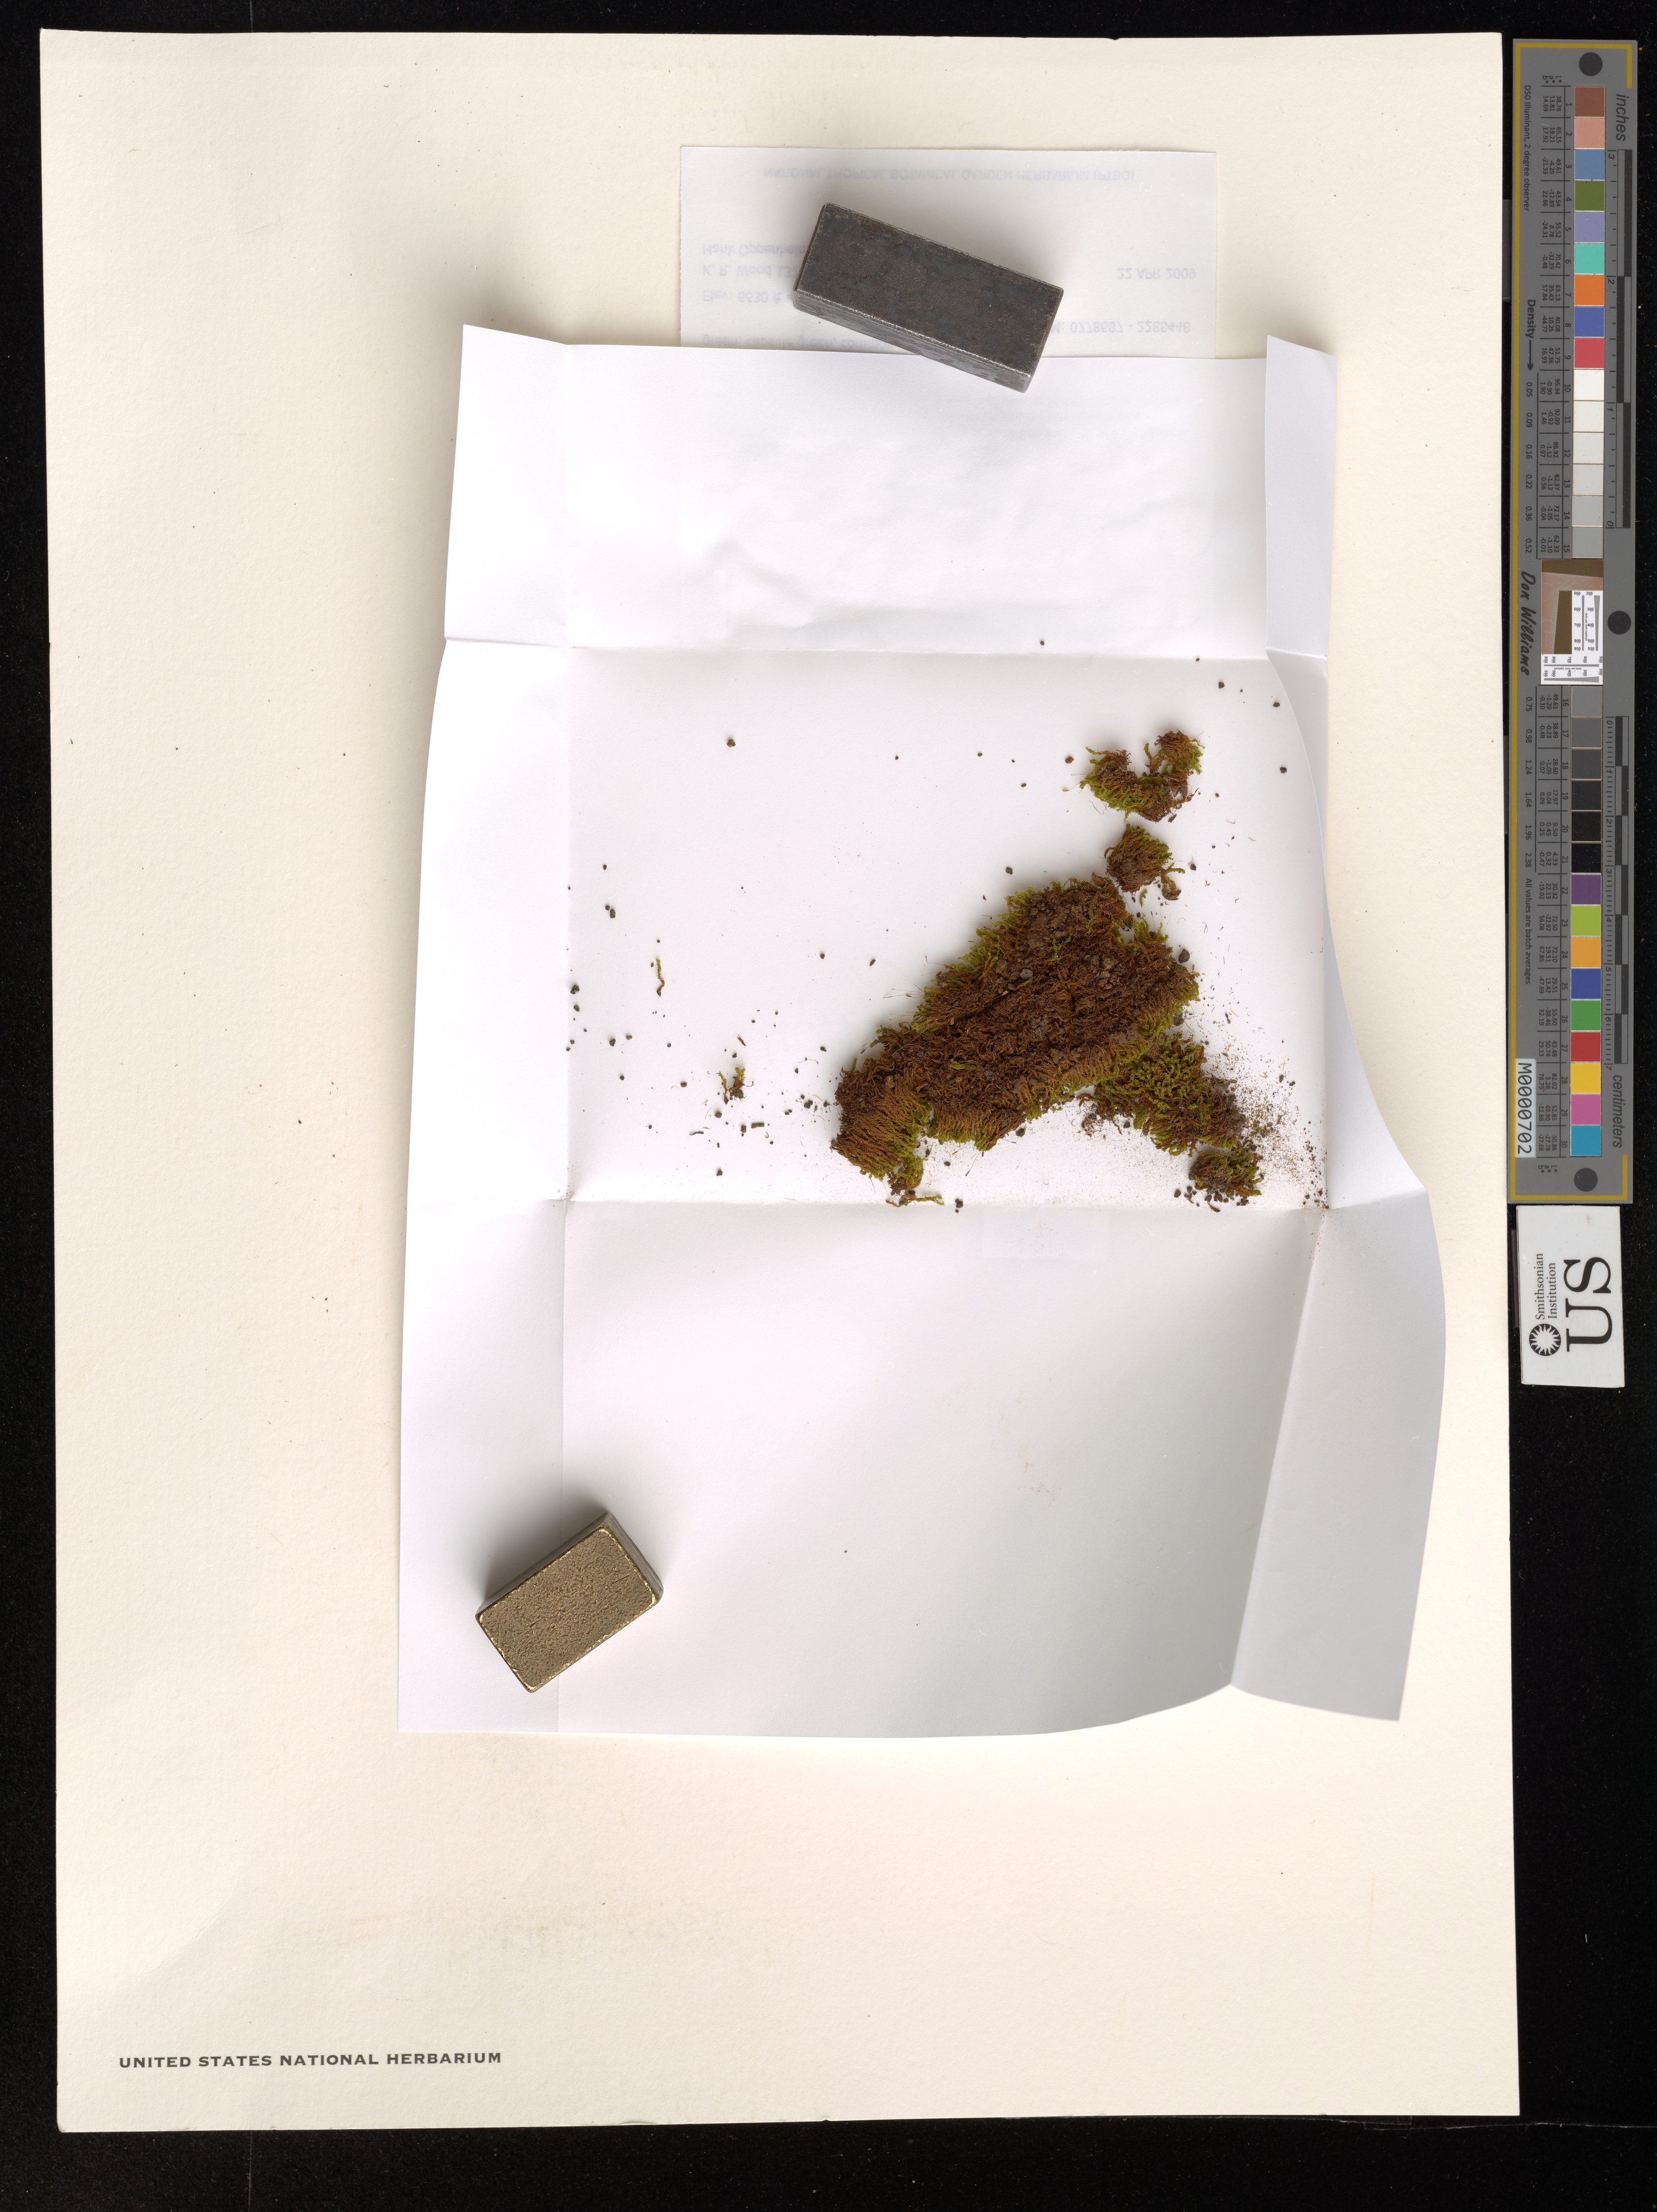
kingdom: Plantae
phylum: Bryophyta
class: Bryopsida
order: Pottiales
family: Pottiaceae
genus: Anoectangium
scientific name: Anoectangium aestivum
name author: (Hedw.) Mitt.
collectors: K. R. Wood & H. Oppenheimer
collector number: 13711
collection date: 2009-04-22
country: United States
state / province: Hawaii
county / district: Maui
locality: Hawaiian Islands. Maui: E. Maui *Kula Forest Reserve, along Skyline Road, south of Puu Keokea. UTM: 0778687 - 2288448.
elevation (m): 2021